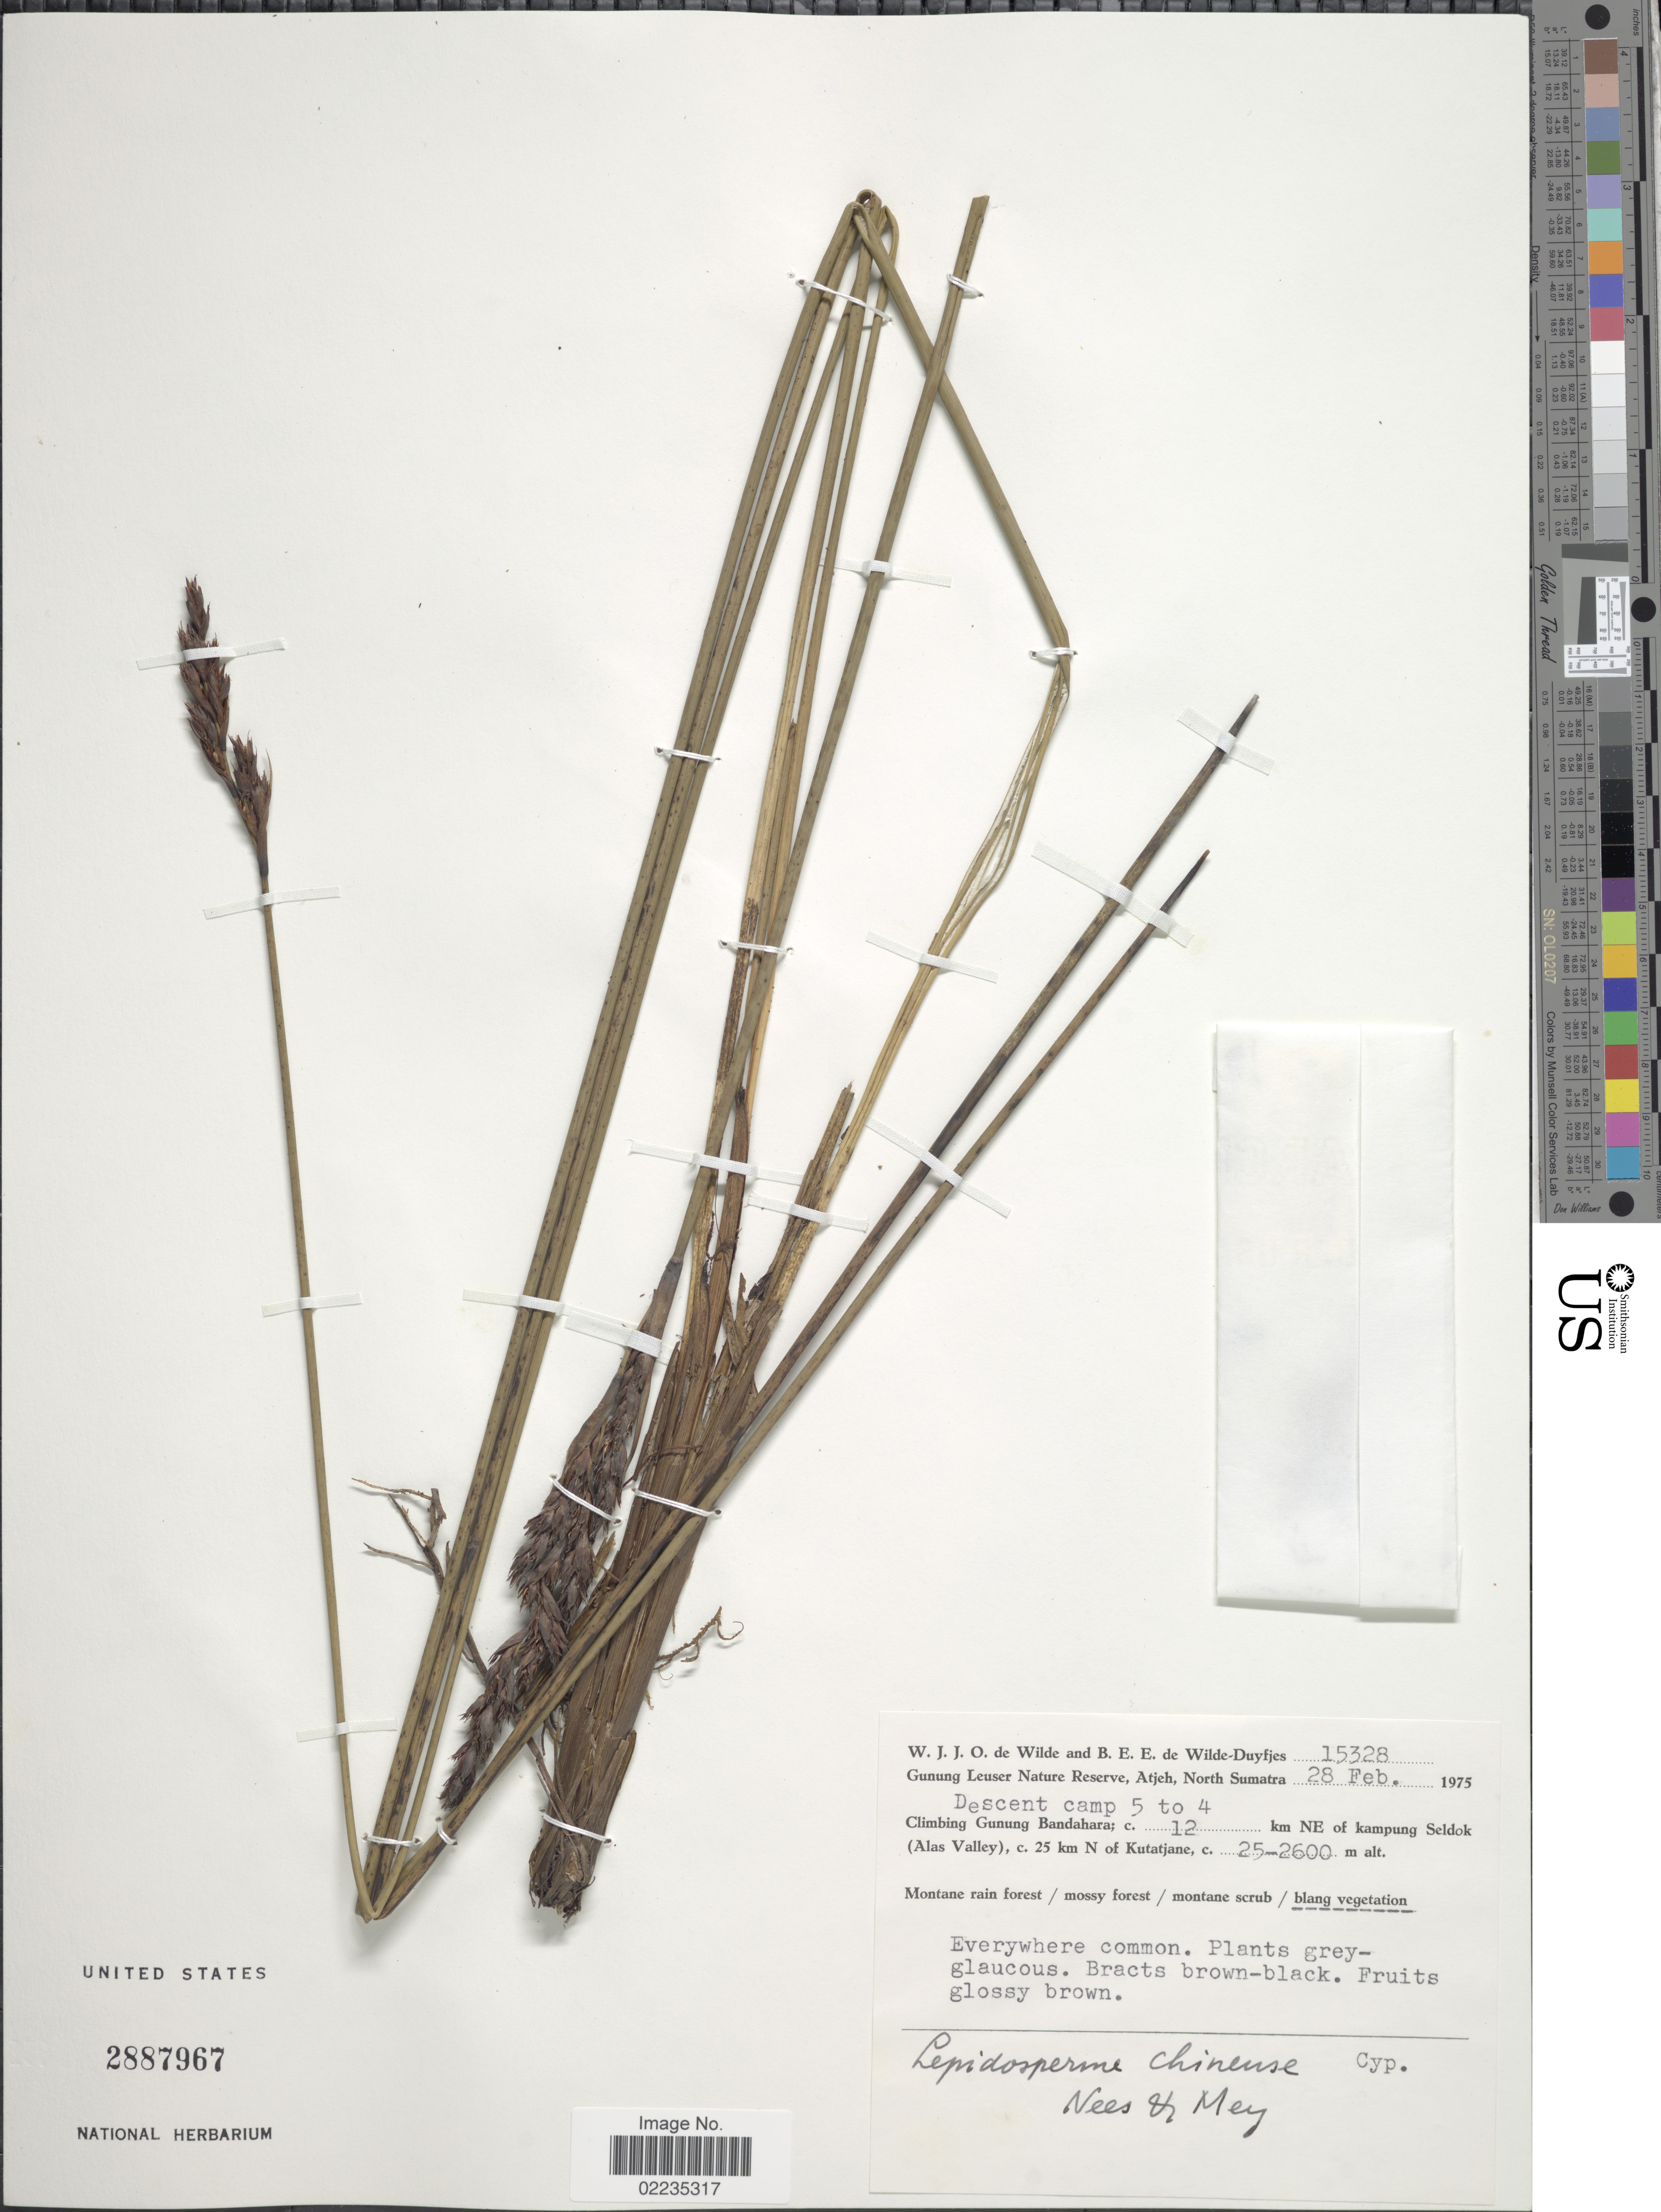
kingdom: Plantae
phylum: Tracheophyta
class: Liliopsida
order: Poales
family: Cyperaceae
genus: Lepidosperma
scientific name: Lepidosperma chinense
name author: Nees & Meyen ex Kunth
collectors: W. J. de Wilde & B. E. de Wilde-Duyfjes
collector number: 15328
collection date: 1975-02-28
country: Indonesia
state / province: Sumatra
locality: Gunung Leuser Nature Reserve, Atjeh, North Sumatra, Descent camp 5 to 4, Climbing Gunung Bandahara 12 km NE of Kampung Seldok (Alas Valley) 25 km N of Kutatjane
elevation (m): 2500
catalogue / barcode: US 2887967